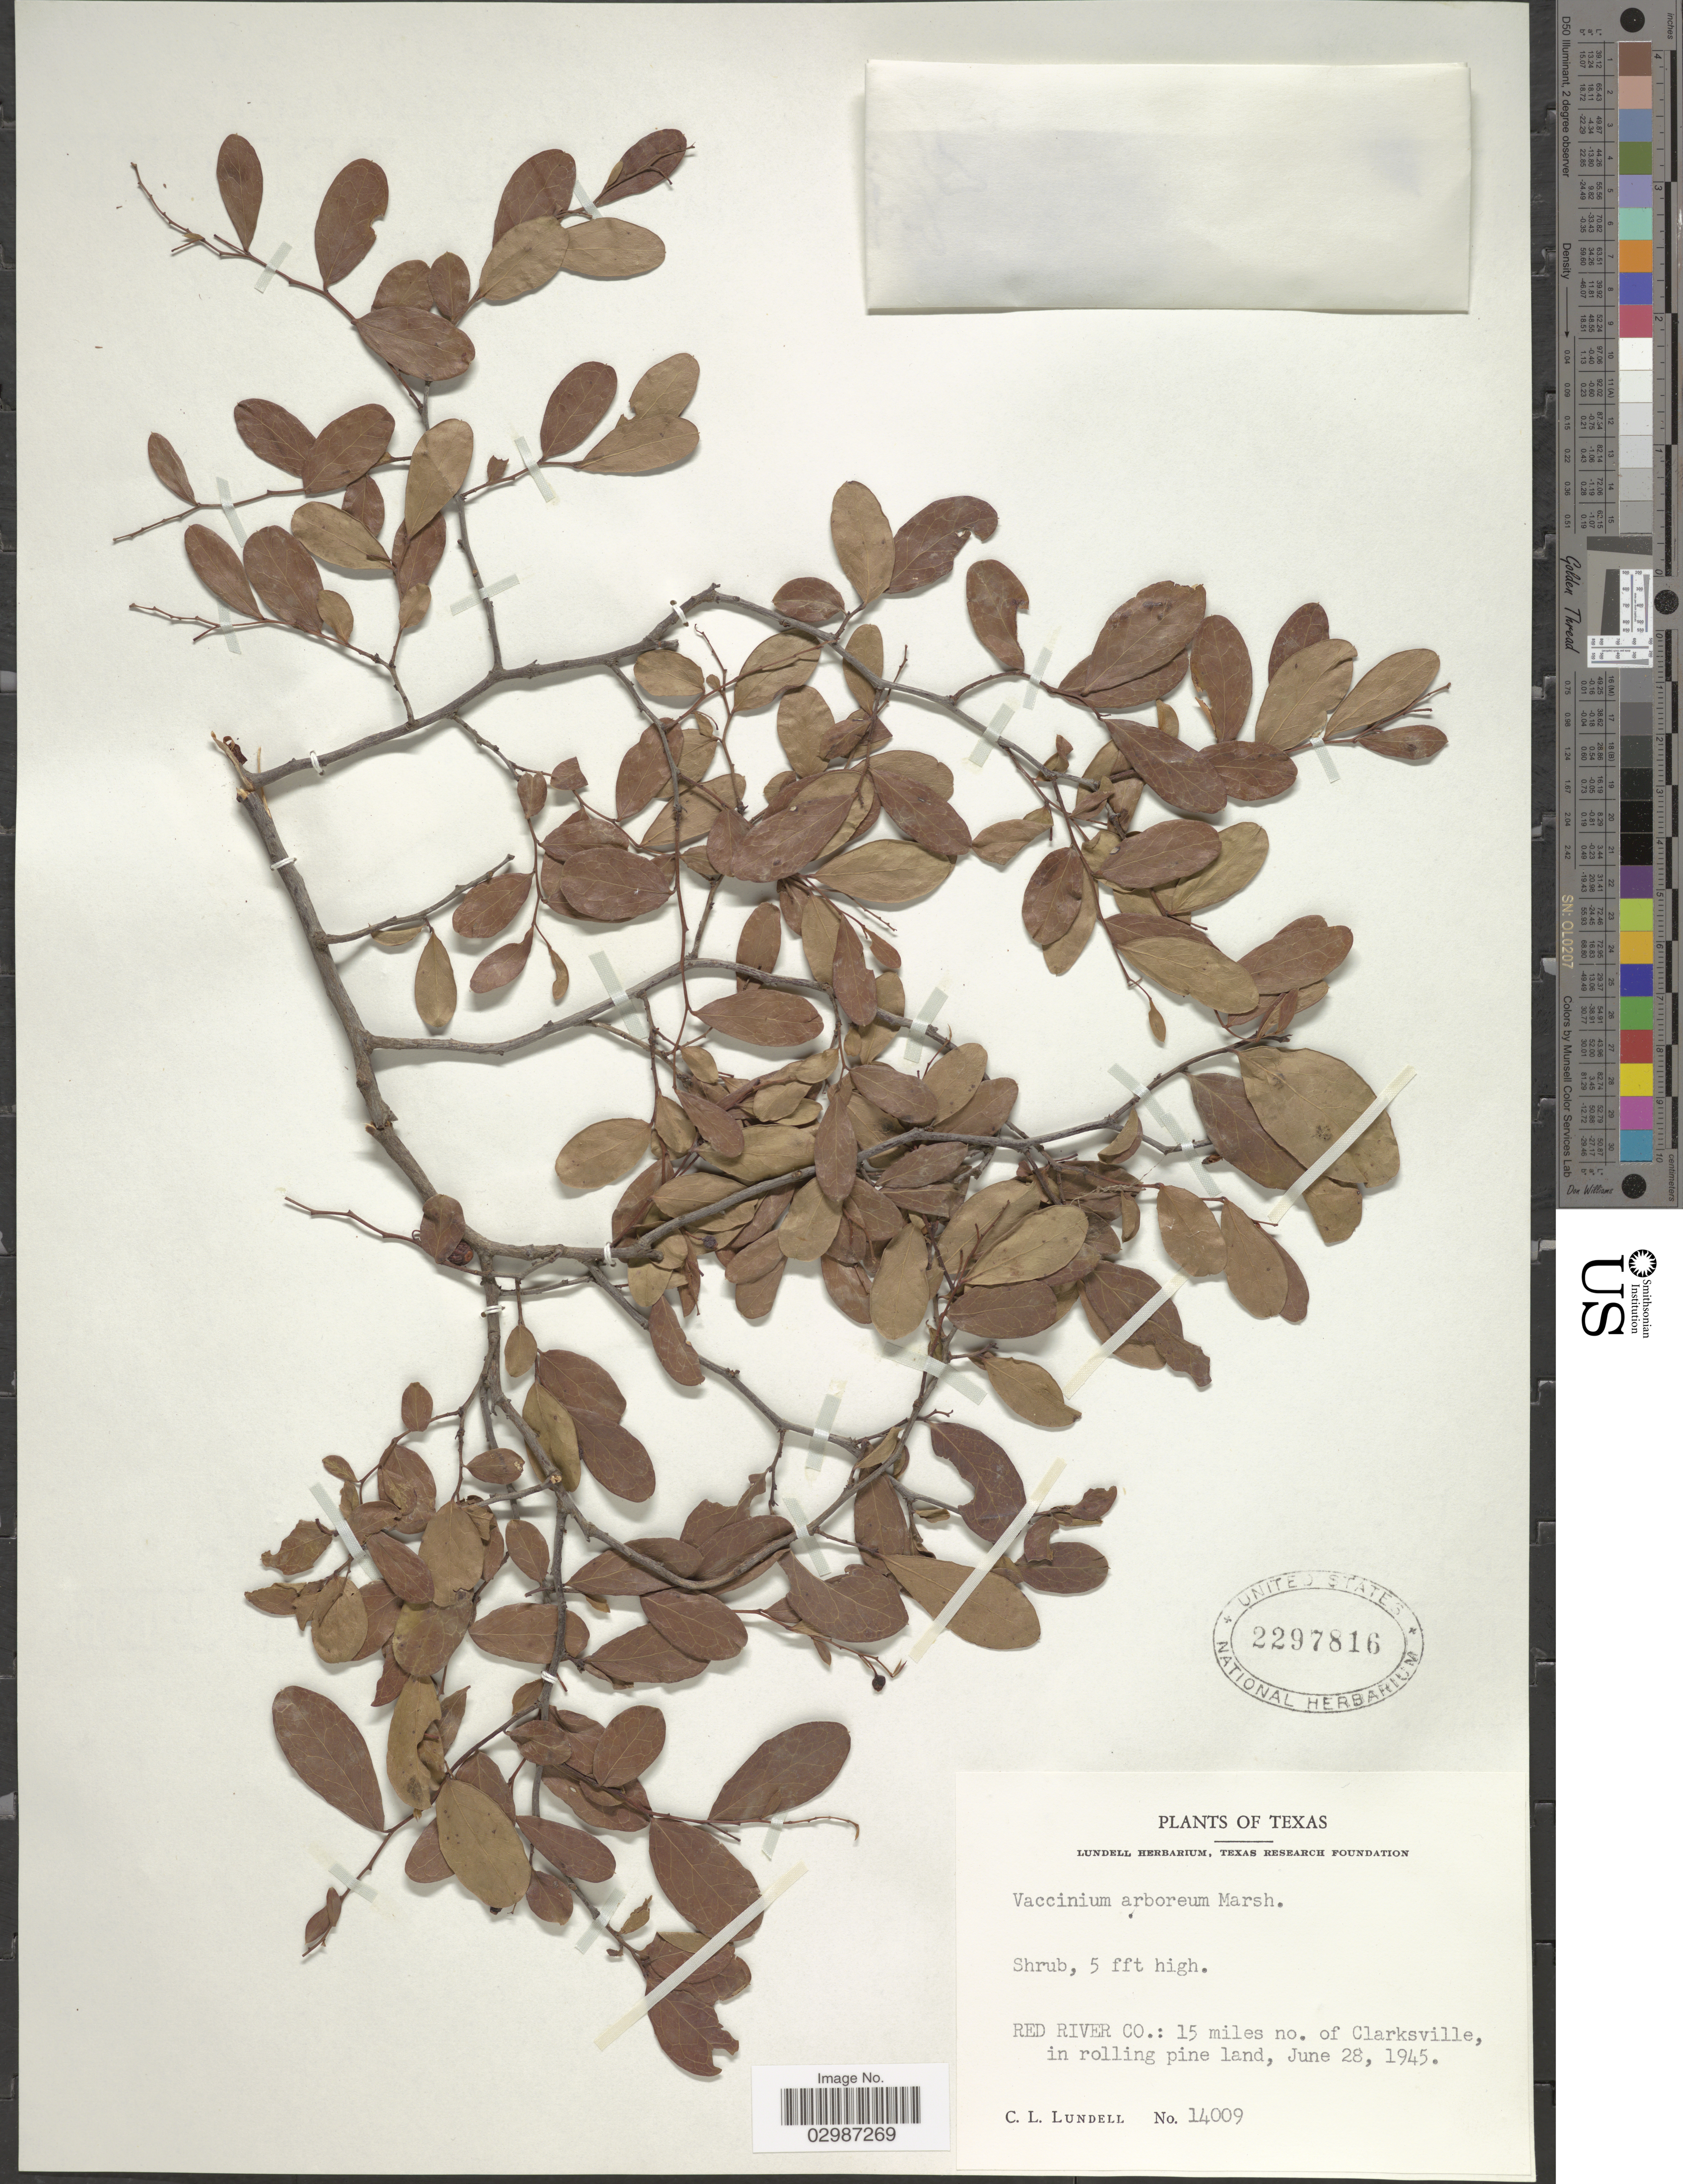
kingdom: Plantae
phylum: Tracheophyta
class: Magnoliopsida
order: Ericales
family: Ericaceae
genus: Vaccinium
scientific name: Vaccinium arboreum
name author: Marshall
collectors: C. L. Lundell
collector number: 14009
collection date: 1945-06-28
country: United States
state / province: Texas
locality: Red River Co.: 15 miles no. of Clarksville.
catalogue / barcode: US 2297816